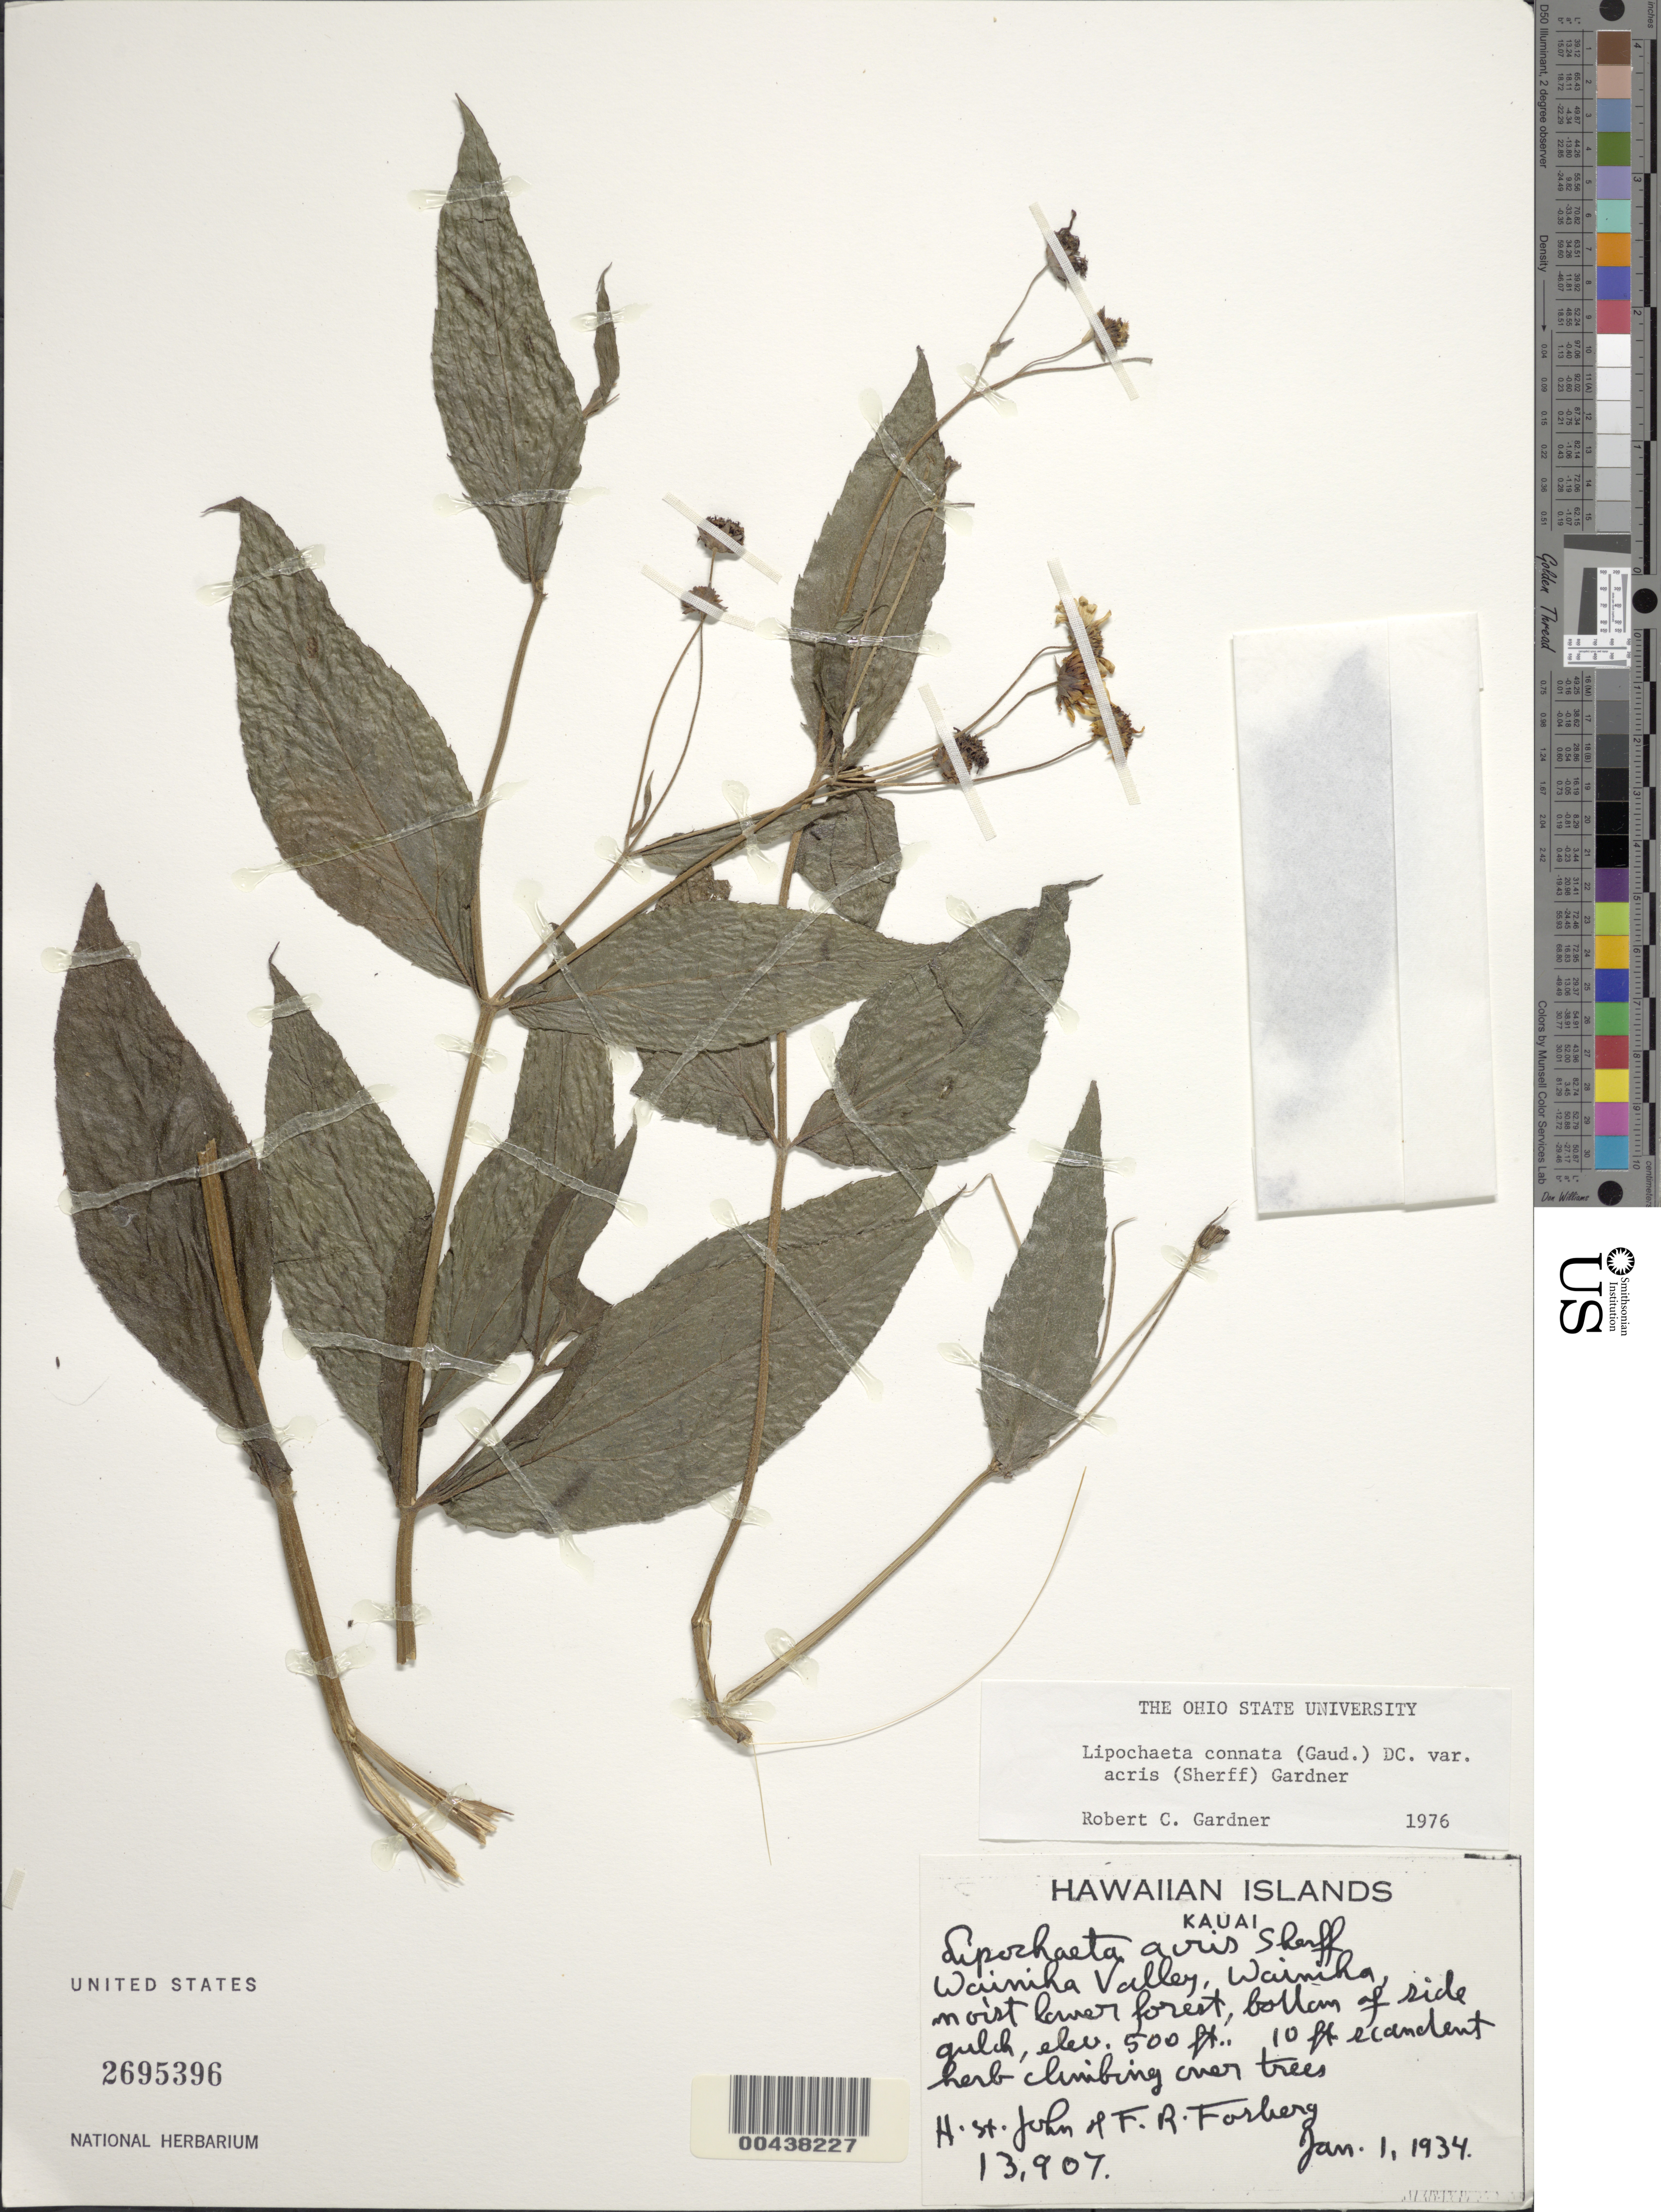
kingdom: Plantae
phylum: Tracheophyta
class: Magnoliopsida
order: Asterales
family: Asteraceae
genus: Lipochaeta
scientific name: Lipochaeta connata subsp. acris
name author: (Sherff) W.L. Wagner & H. Rob.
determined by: Gardner, R. C.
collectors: H. St. John & F. R. Fosberg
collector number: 13907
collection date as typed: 1 Jan 1934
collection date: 1934-01-01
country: United States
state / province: Hawaii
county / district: Kauai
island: Kaua'i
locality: Wainiha Valley, Wainiha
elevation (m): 152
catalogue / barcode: US 2695396